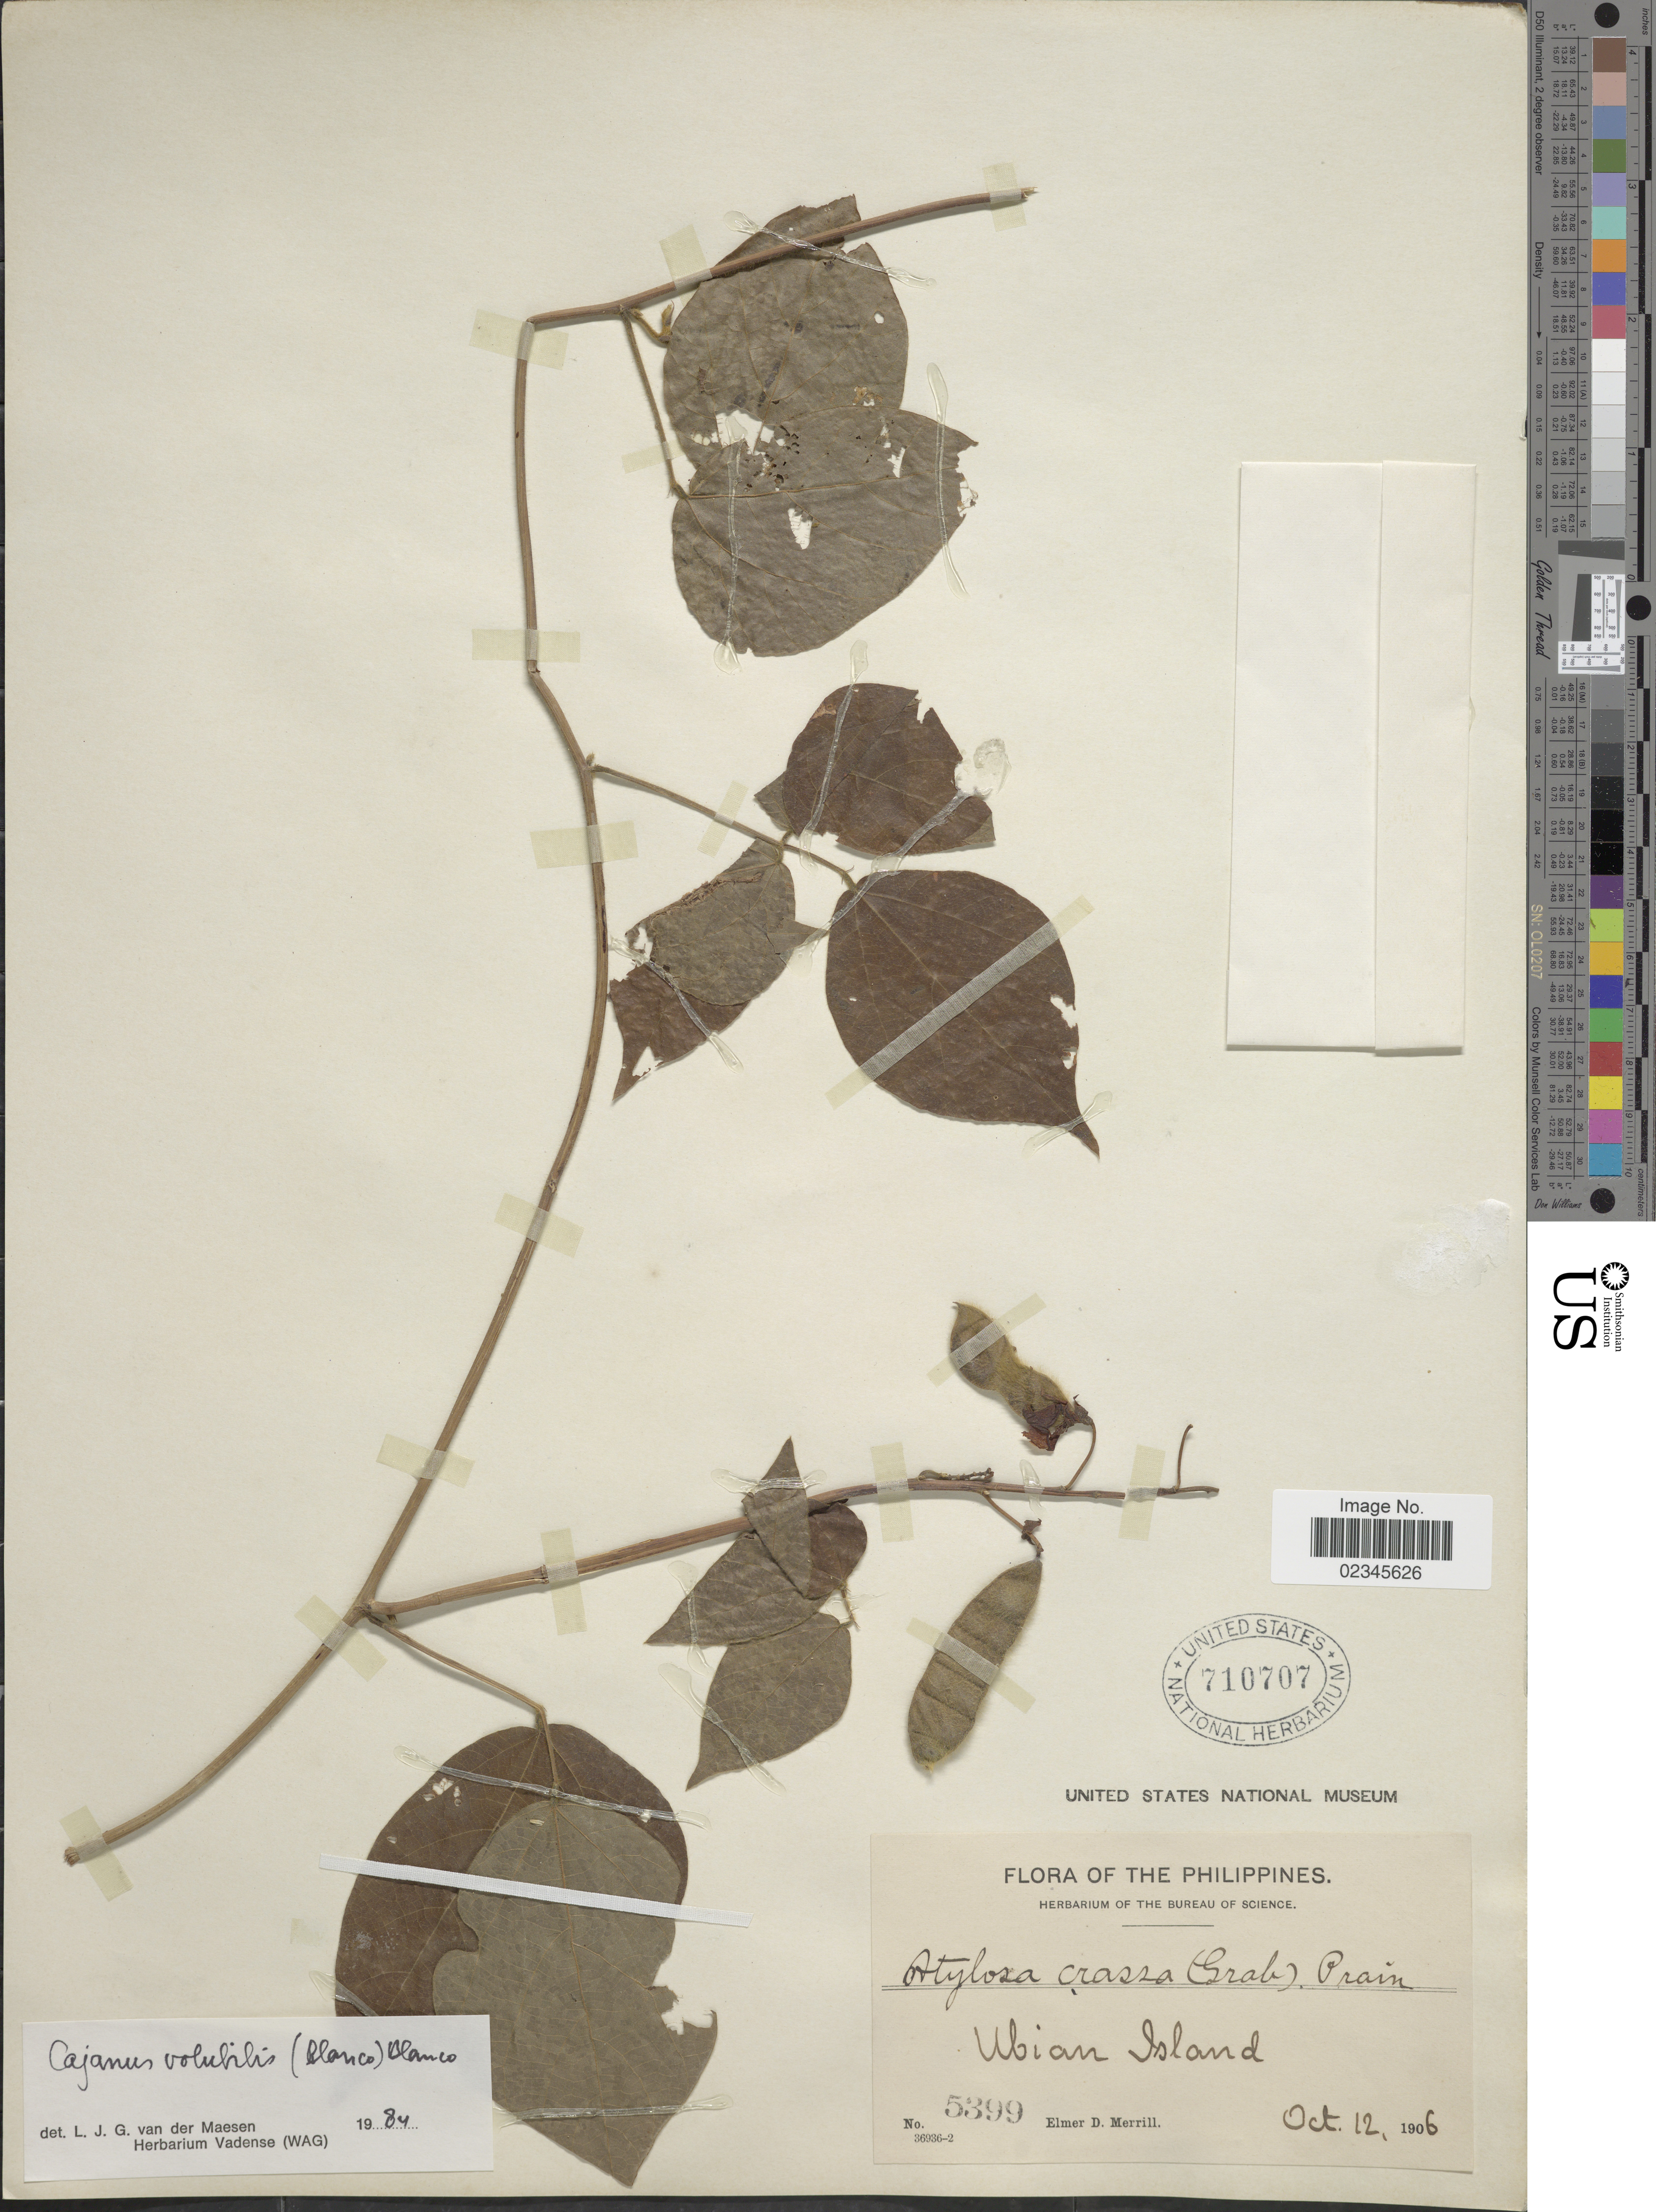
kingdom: Plantae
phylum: Tracheophyta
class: Magnoliopsida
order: Fabales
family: Fabaceae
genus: Cajanus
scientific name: Cajanus volubilis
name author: (Blanco) Blanco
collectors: E. D. Merrill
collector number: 5399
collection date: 1906-10-12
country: Philippines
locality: Ubian Island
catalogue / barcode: US 710707